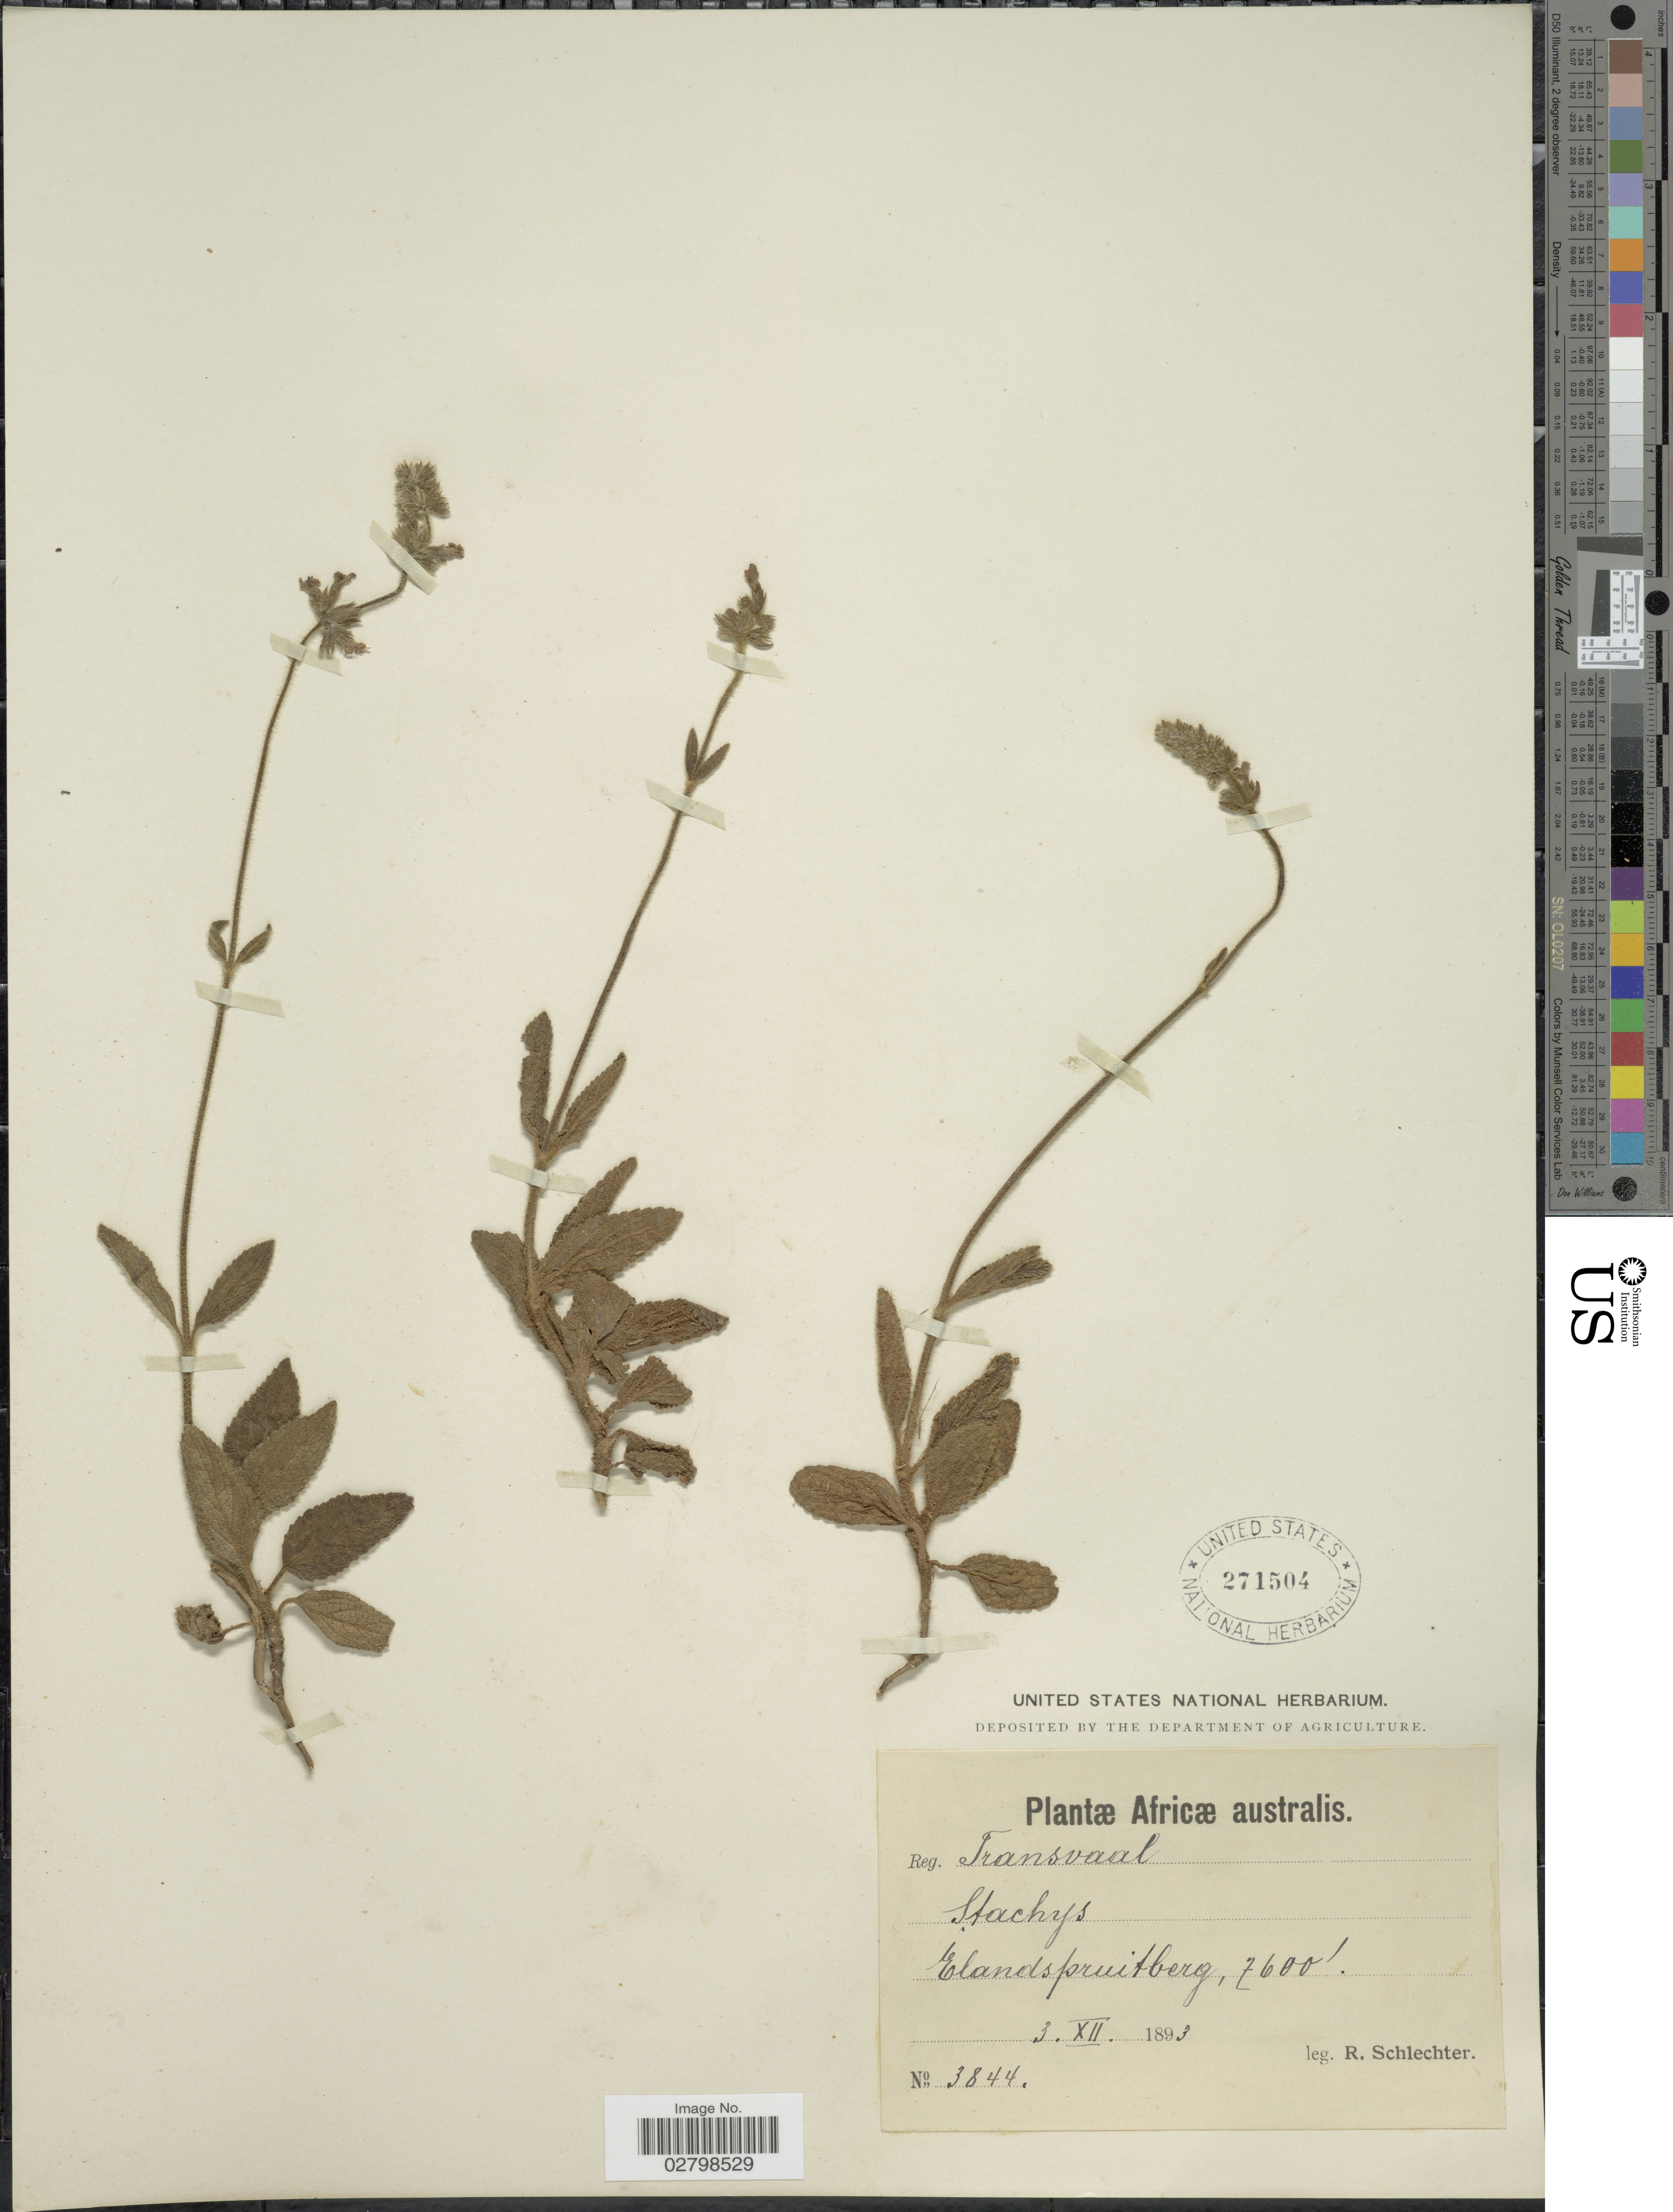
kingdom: Plantae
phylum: Tracheophyta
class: Magnoliopsida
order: Lamiales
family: Lamiaceae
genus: Stachys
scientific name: Stachys sp.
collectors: F. R. R. Schlechter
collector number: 3844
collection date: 1893-12-03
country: South Africa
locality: Africæ australis. Reg. Transvaal. Elandspruitberg.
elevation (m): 2316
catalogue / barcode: US 271504